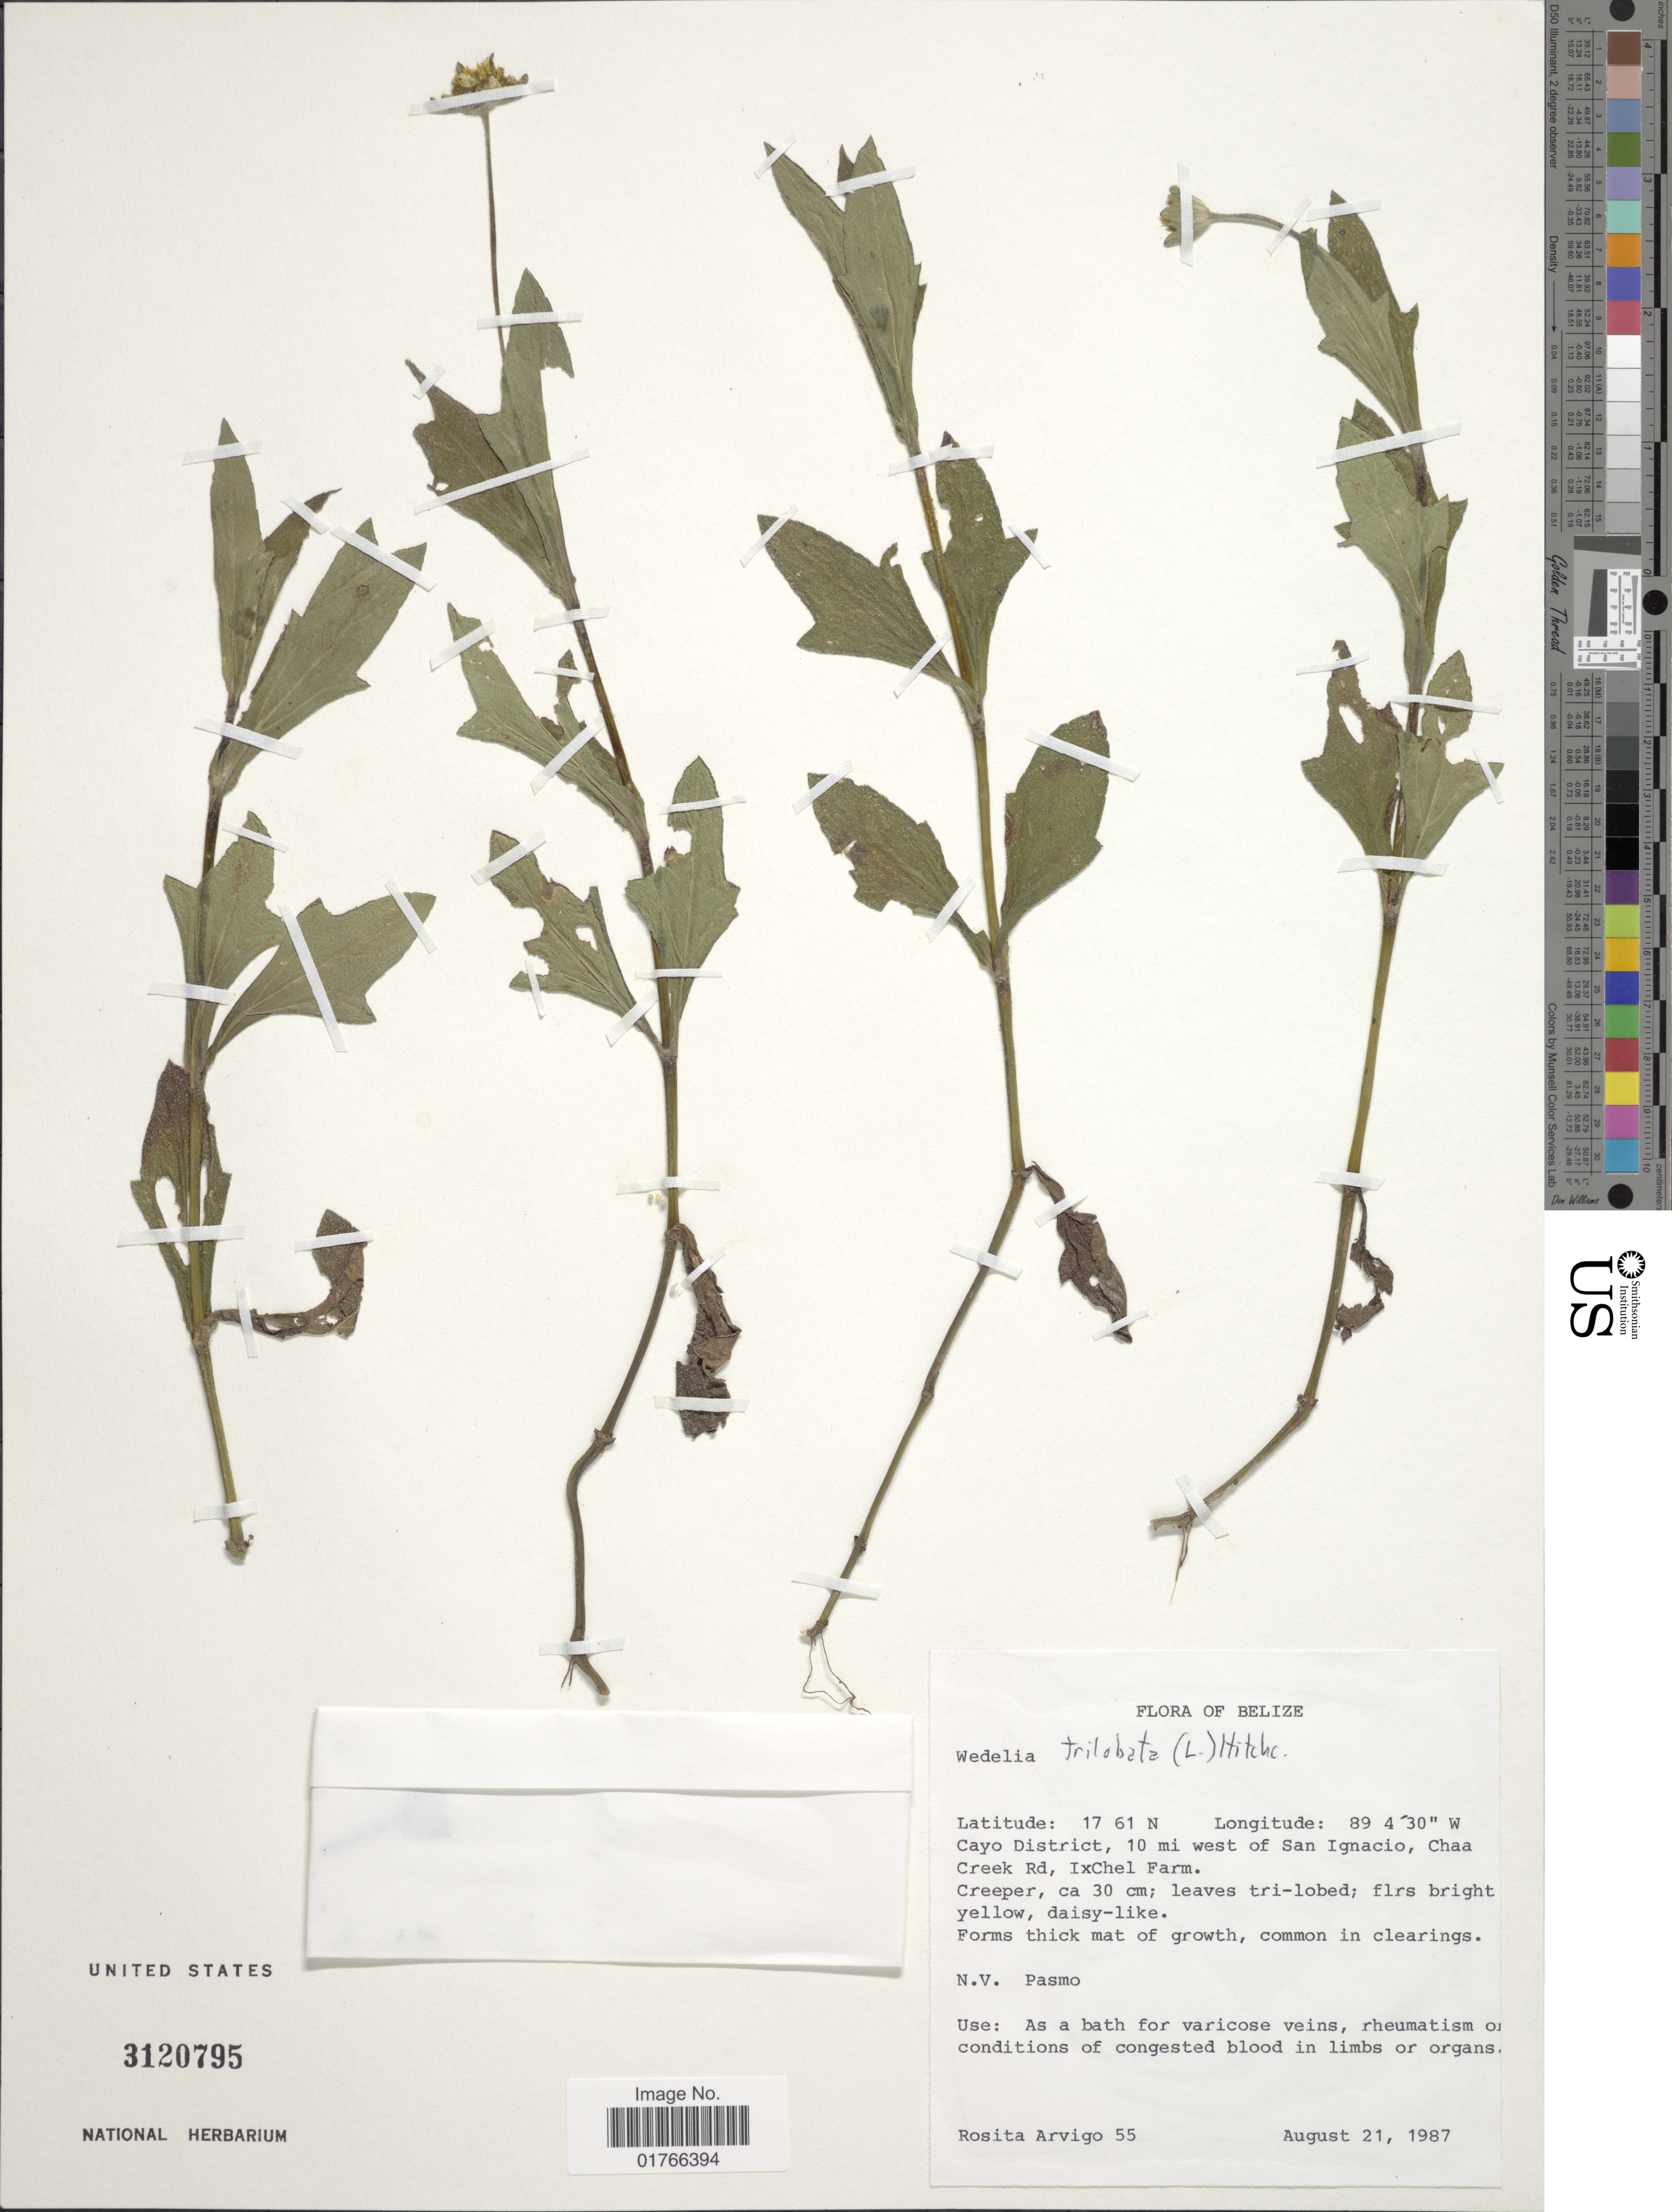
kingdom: Plantae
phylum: Tracheophyta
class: Magnoliopsida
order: Asterales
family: Asteraceae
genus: Sphagneticola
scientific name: Sphagneticola trilobata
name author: (L.) Pruski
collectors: R. Arvigo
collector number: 55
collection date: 1987-08-21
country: Belize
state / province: Cayo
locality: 10 mi west of San Ignacio, Chaa Creek Rd, IxChel Farm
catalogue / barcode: US 3120795